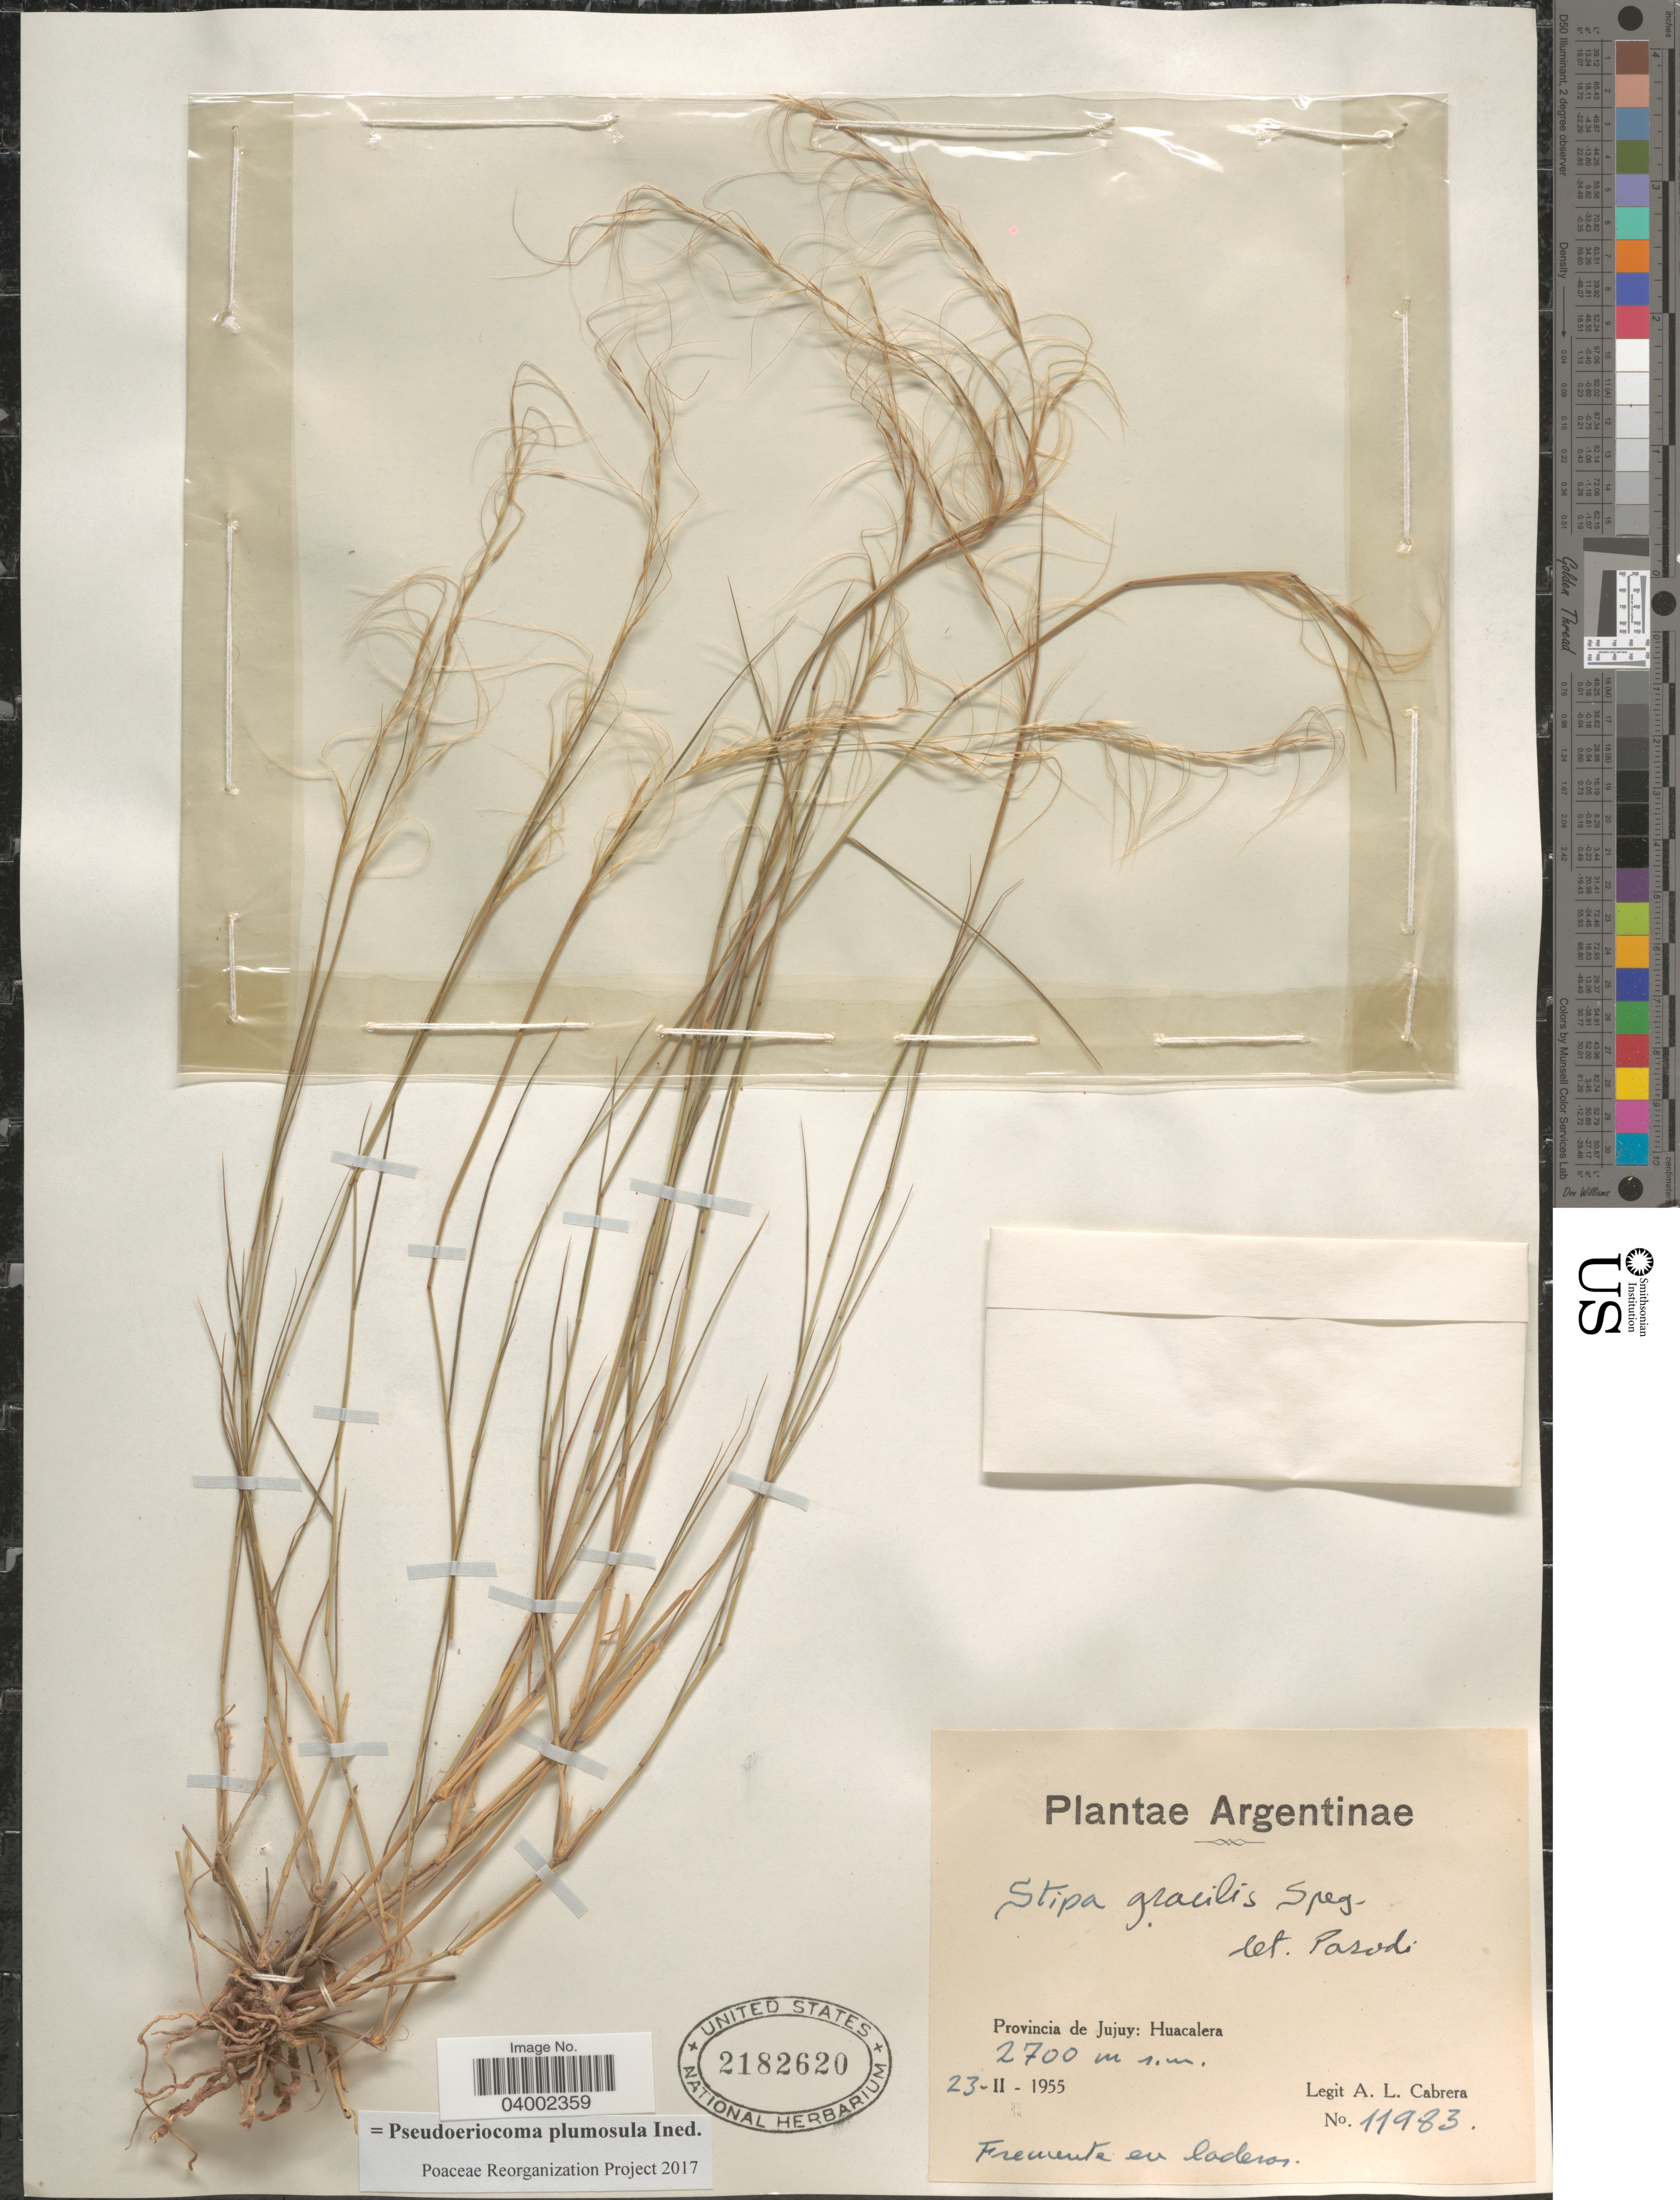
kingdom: Plantae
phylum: Tracheophyta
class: Liliopsida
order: Poales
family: Poaceae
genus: Pseudoeriocoma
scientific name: Pseudoeriocoma plumosula ined.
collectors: A. L. Cabrera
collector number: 11983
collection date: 1955-02-23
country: Argentina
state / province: Jujuy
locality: Huacalera.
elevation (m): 2700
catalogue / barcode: US 2182620